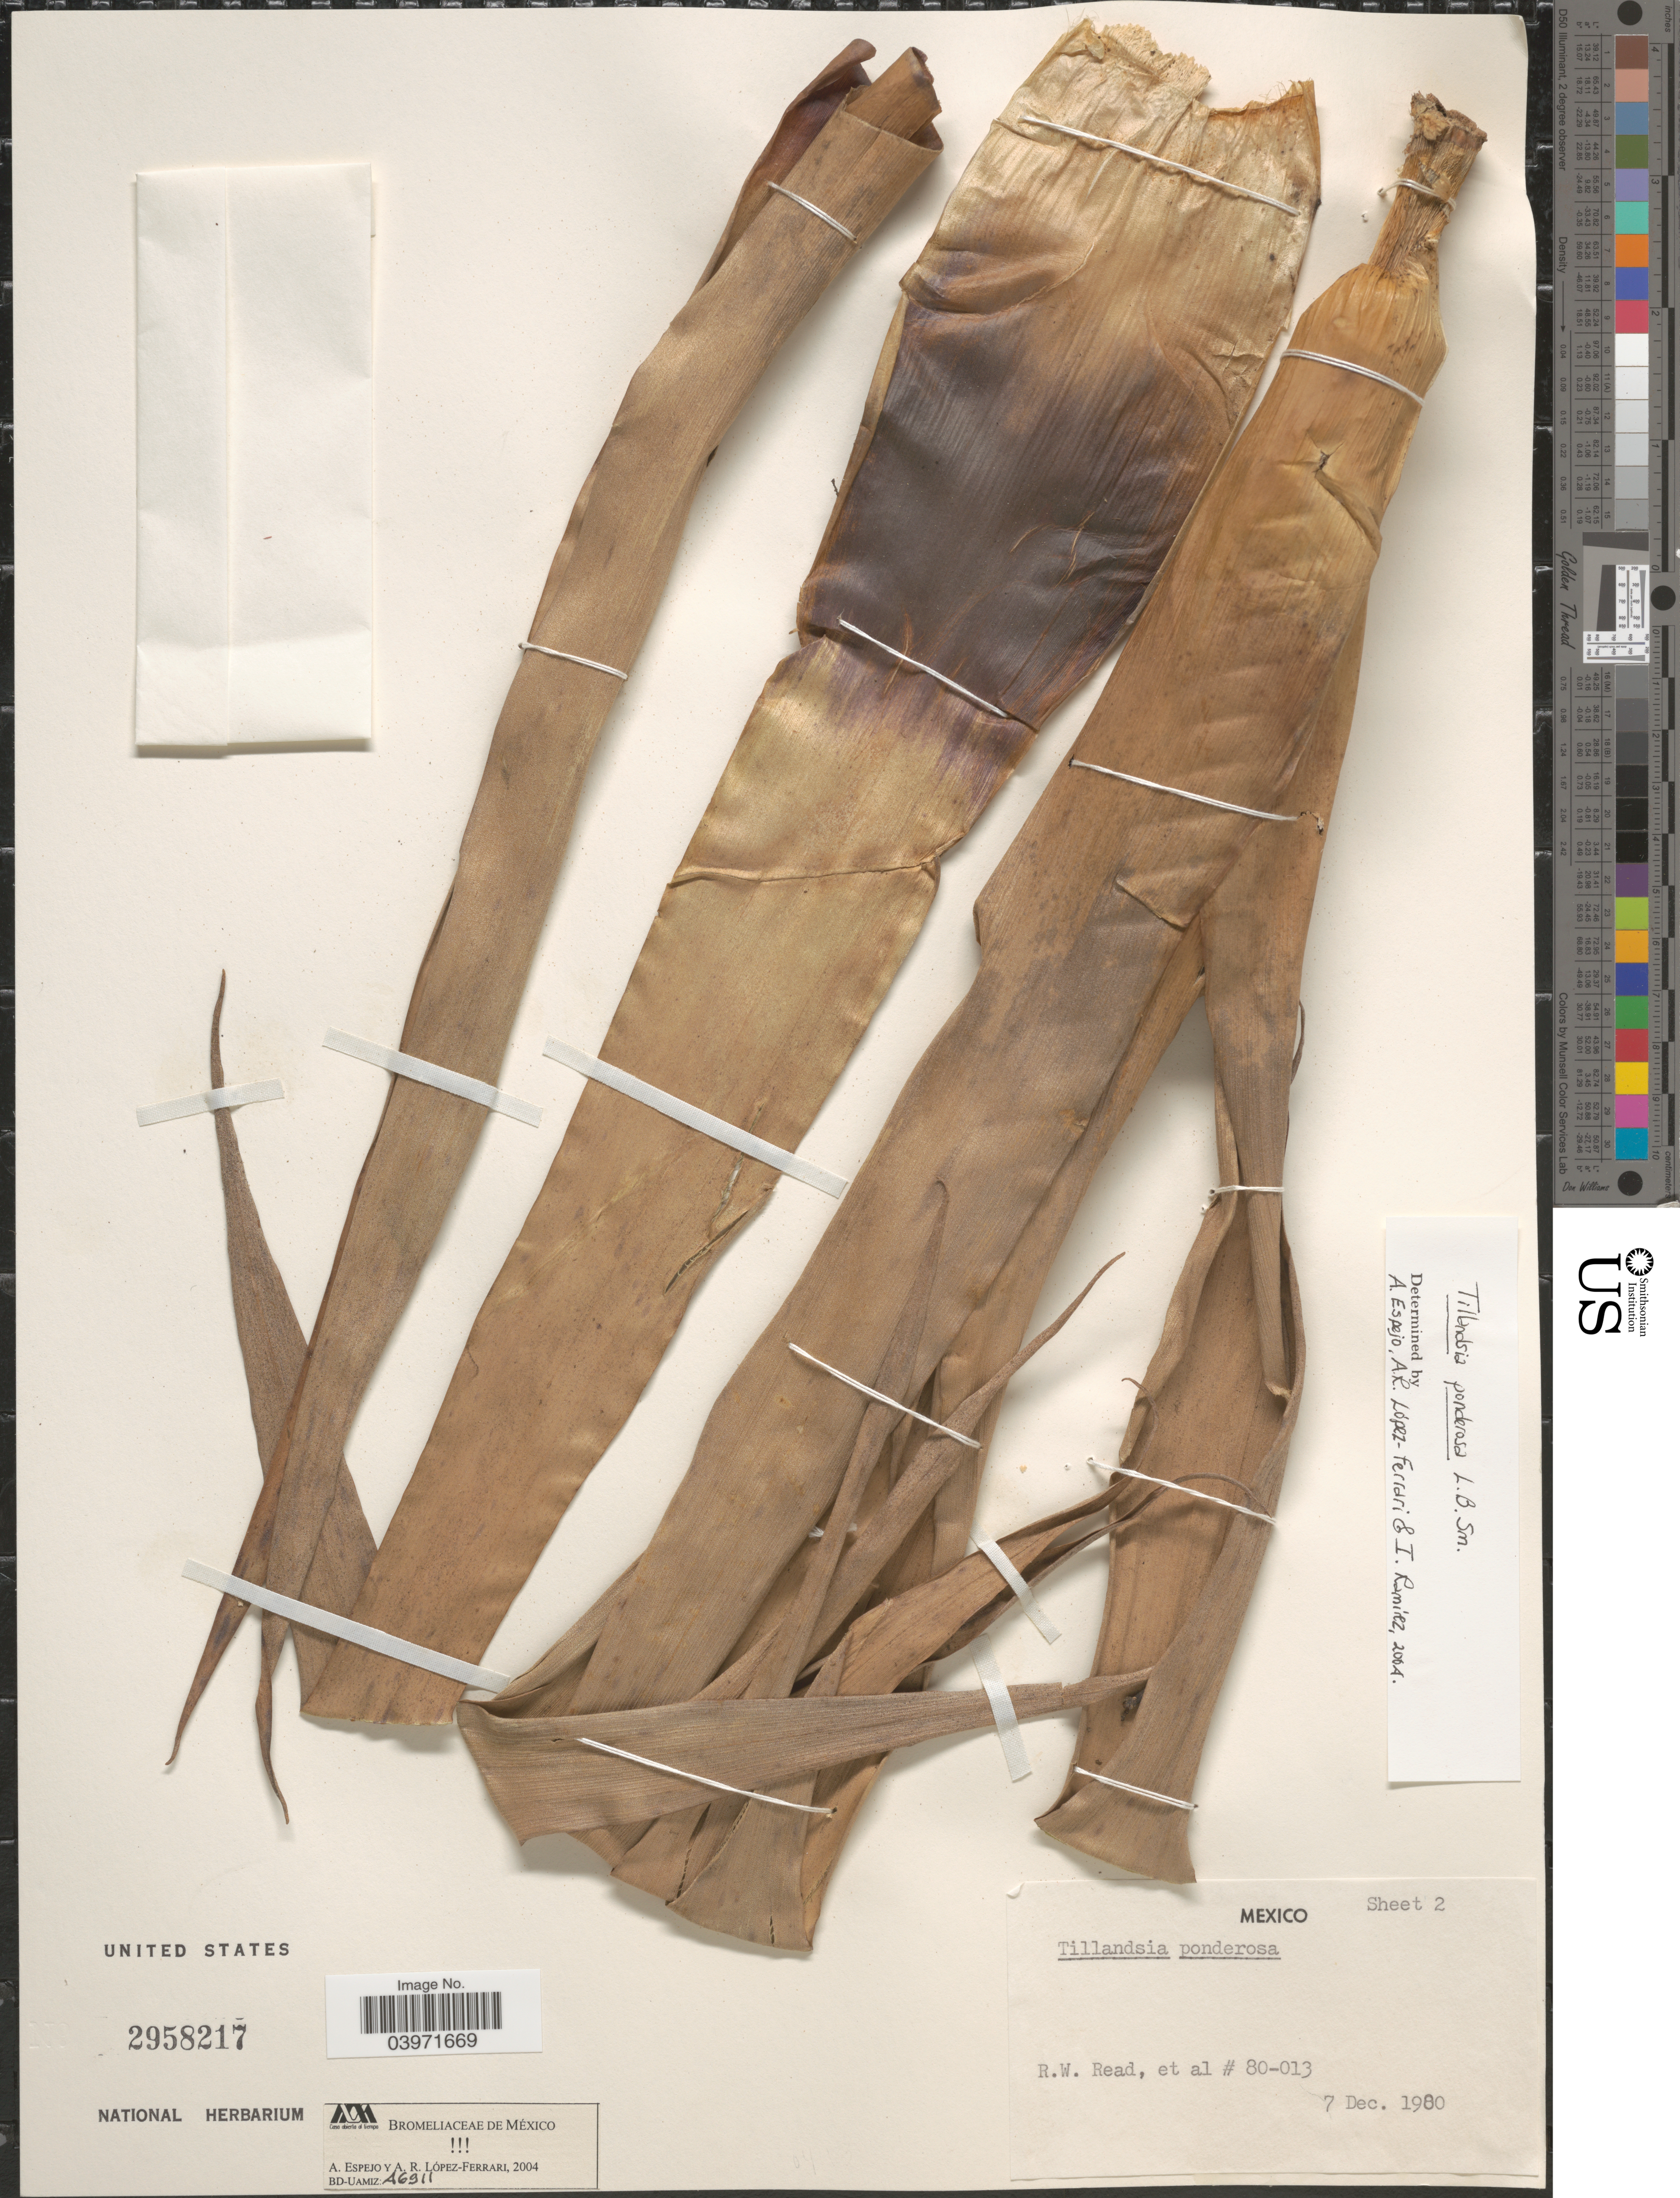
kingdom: Plantae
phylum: Tracheophyta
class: Liliopsida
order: Poales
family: Bromeliaceae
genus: Tillandsia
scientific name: Tillandsia ponderosa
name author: L.B. Sm.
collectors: R. W. Read & et al.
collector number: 80-013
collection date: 1980-12-07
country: Mexico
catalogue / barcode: US 2958217